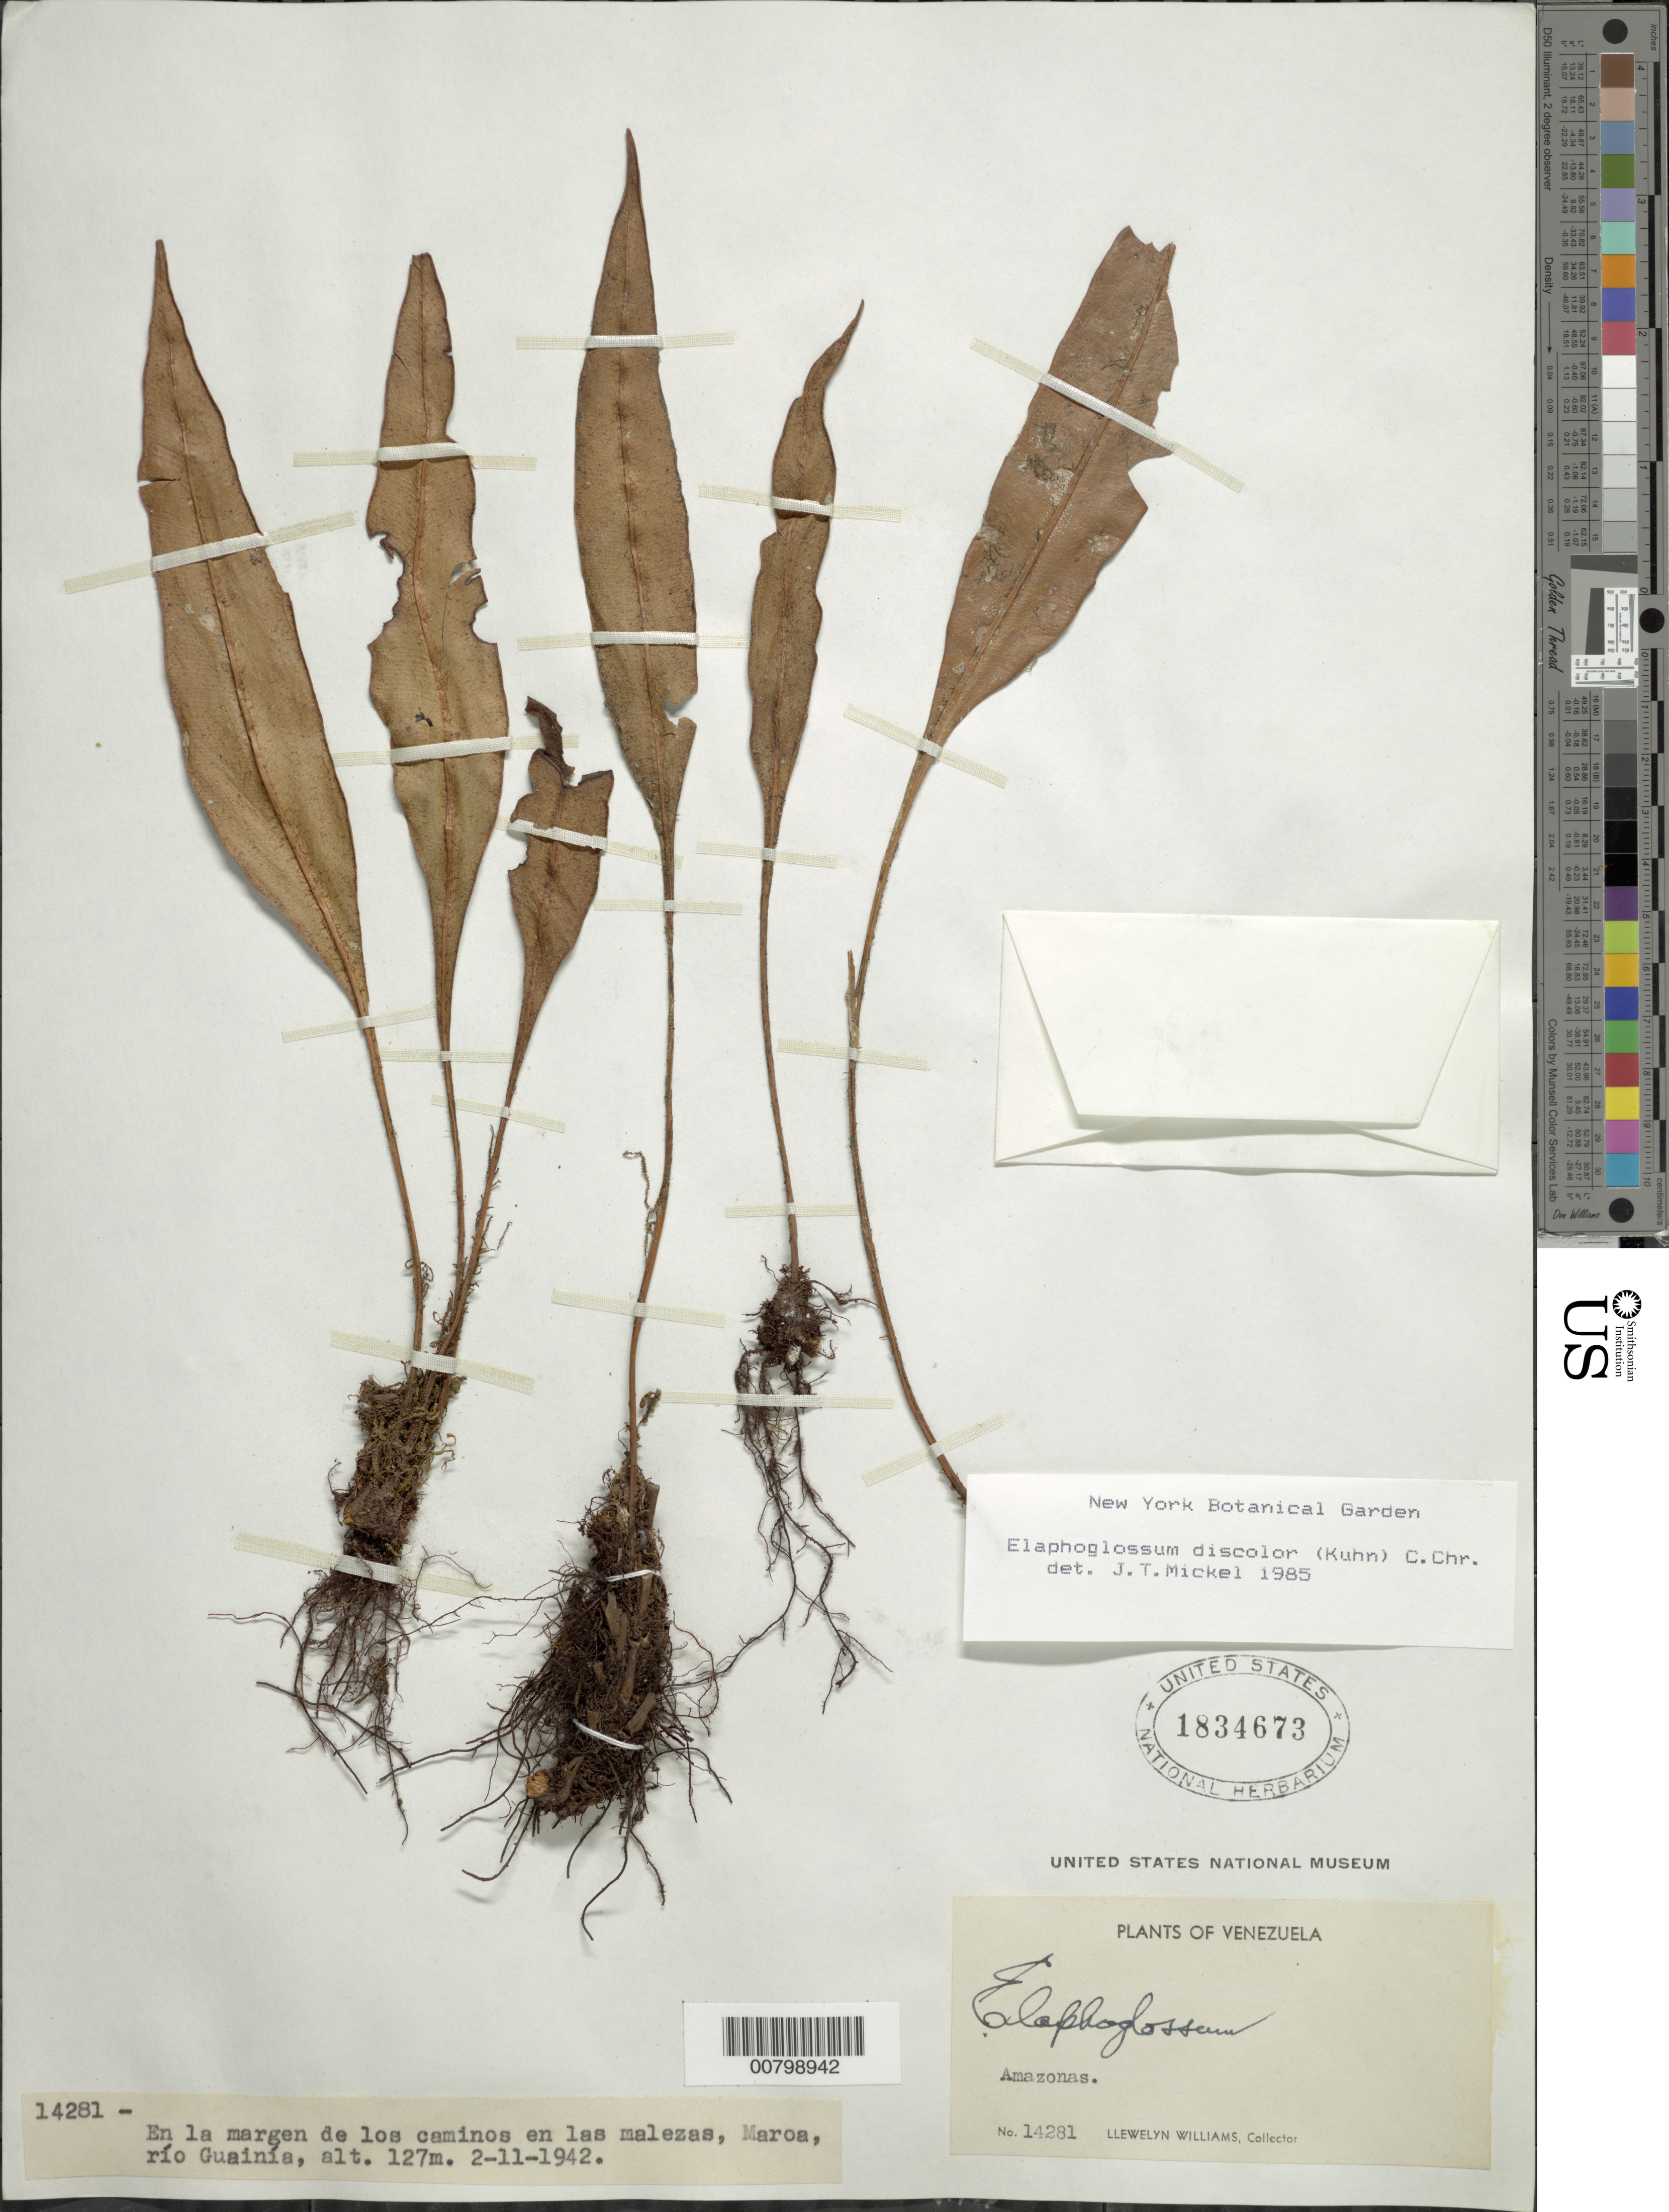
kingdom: Plantae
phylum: Tracheophyta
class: Polypodiopsida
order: Polypodiales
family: Dryopteridaceae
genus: Elaphoglossum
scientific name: Elaphoglossum discolor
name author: (Kuhn) C. Chr.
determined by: Mickel, J. T., (NY), New York Botanical Garden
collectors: Ll. Williams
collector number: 14281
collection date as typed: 11-Feb-42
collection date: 1942-02-11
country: Venezuela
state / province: Amazonas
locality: Maroa, Río Guainía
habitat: A lo largo de los caminos en las malezas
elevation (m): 127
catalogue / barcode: US 1834673